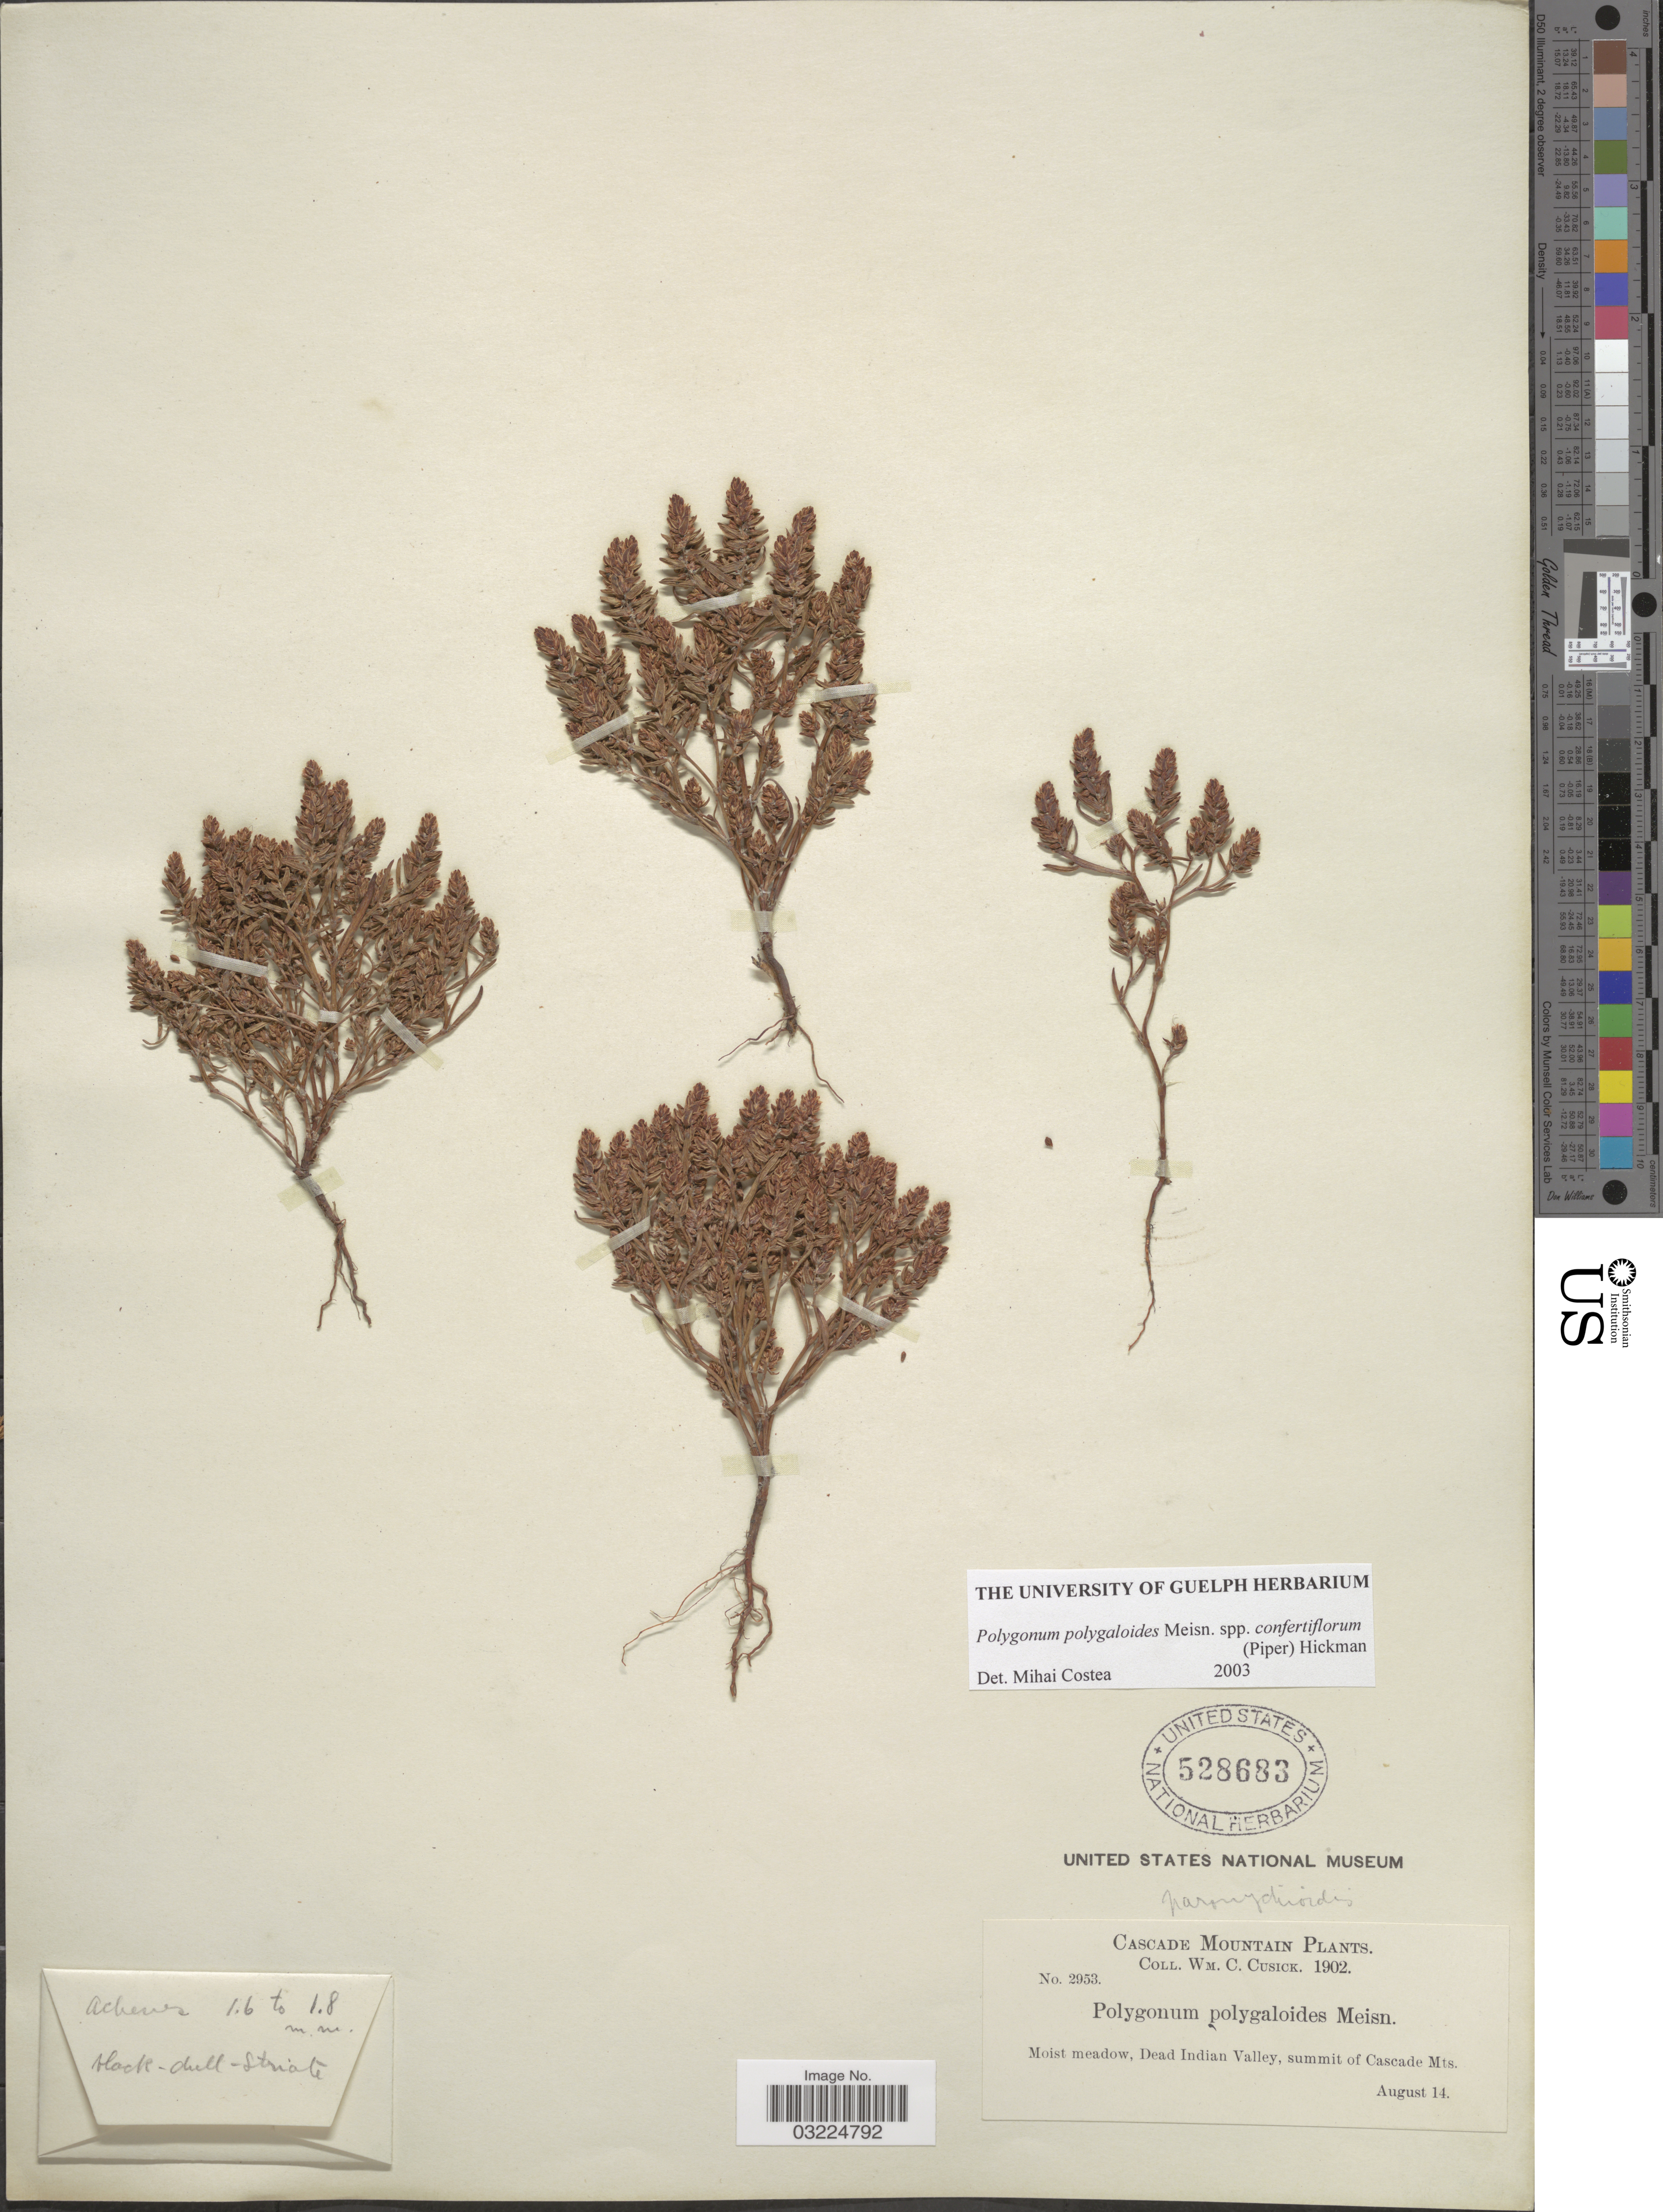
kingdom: Plantae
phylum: Tracheophyta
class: Magnoliopsida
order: Caryophyllales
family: Polygonaceae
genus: Polygonum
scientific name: Polygonum polygaloides subsp. confertiflorum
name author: (Nutt. ex Piper) Hickman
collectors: W. C. Cusick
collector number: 2953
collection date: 1902-08-14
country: United States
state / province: Oregon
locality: Cascade Mountain. Dead Indian Valley, summit of Cascade Mts.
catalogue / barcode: US 528683